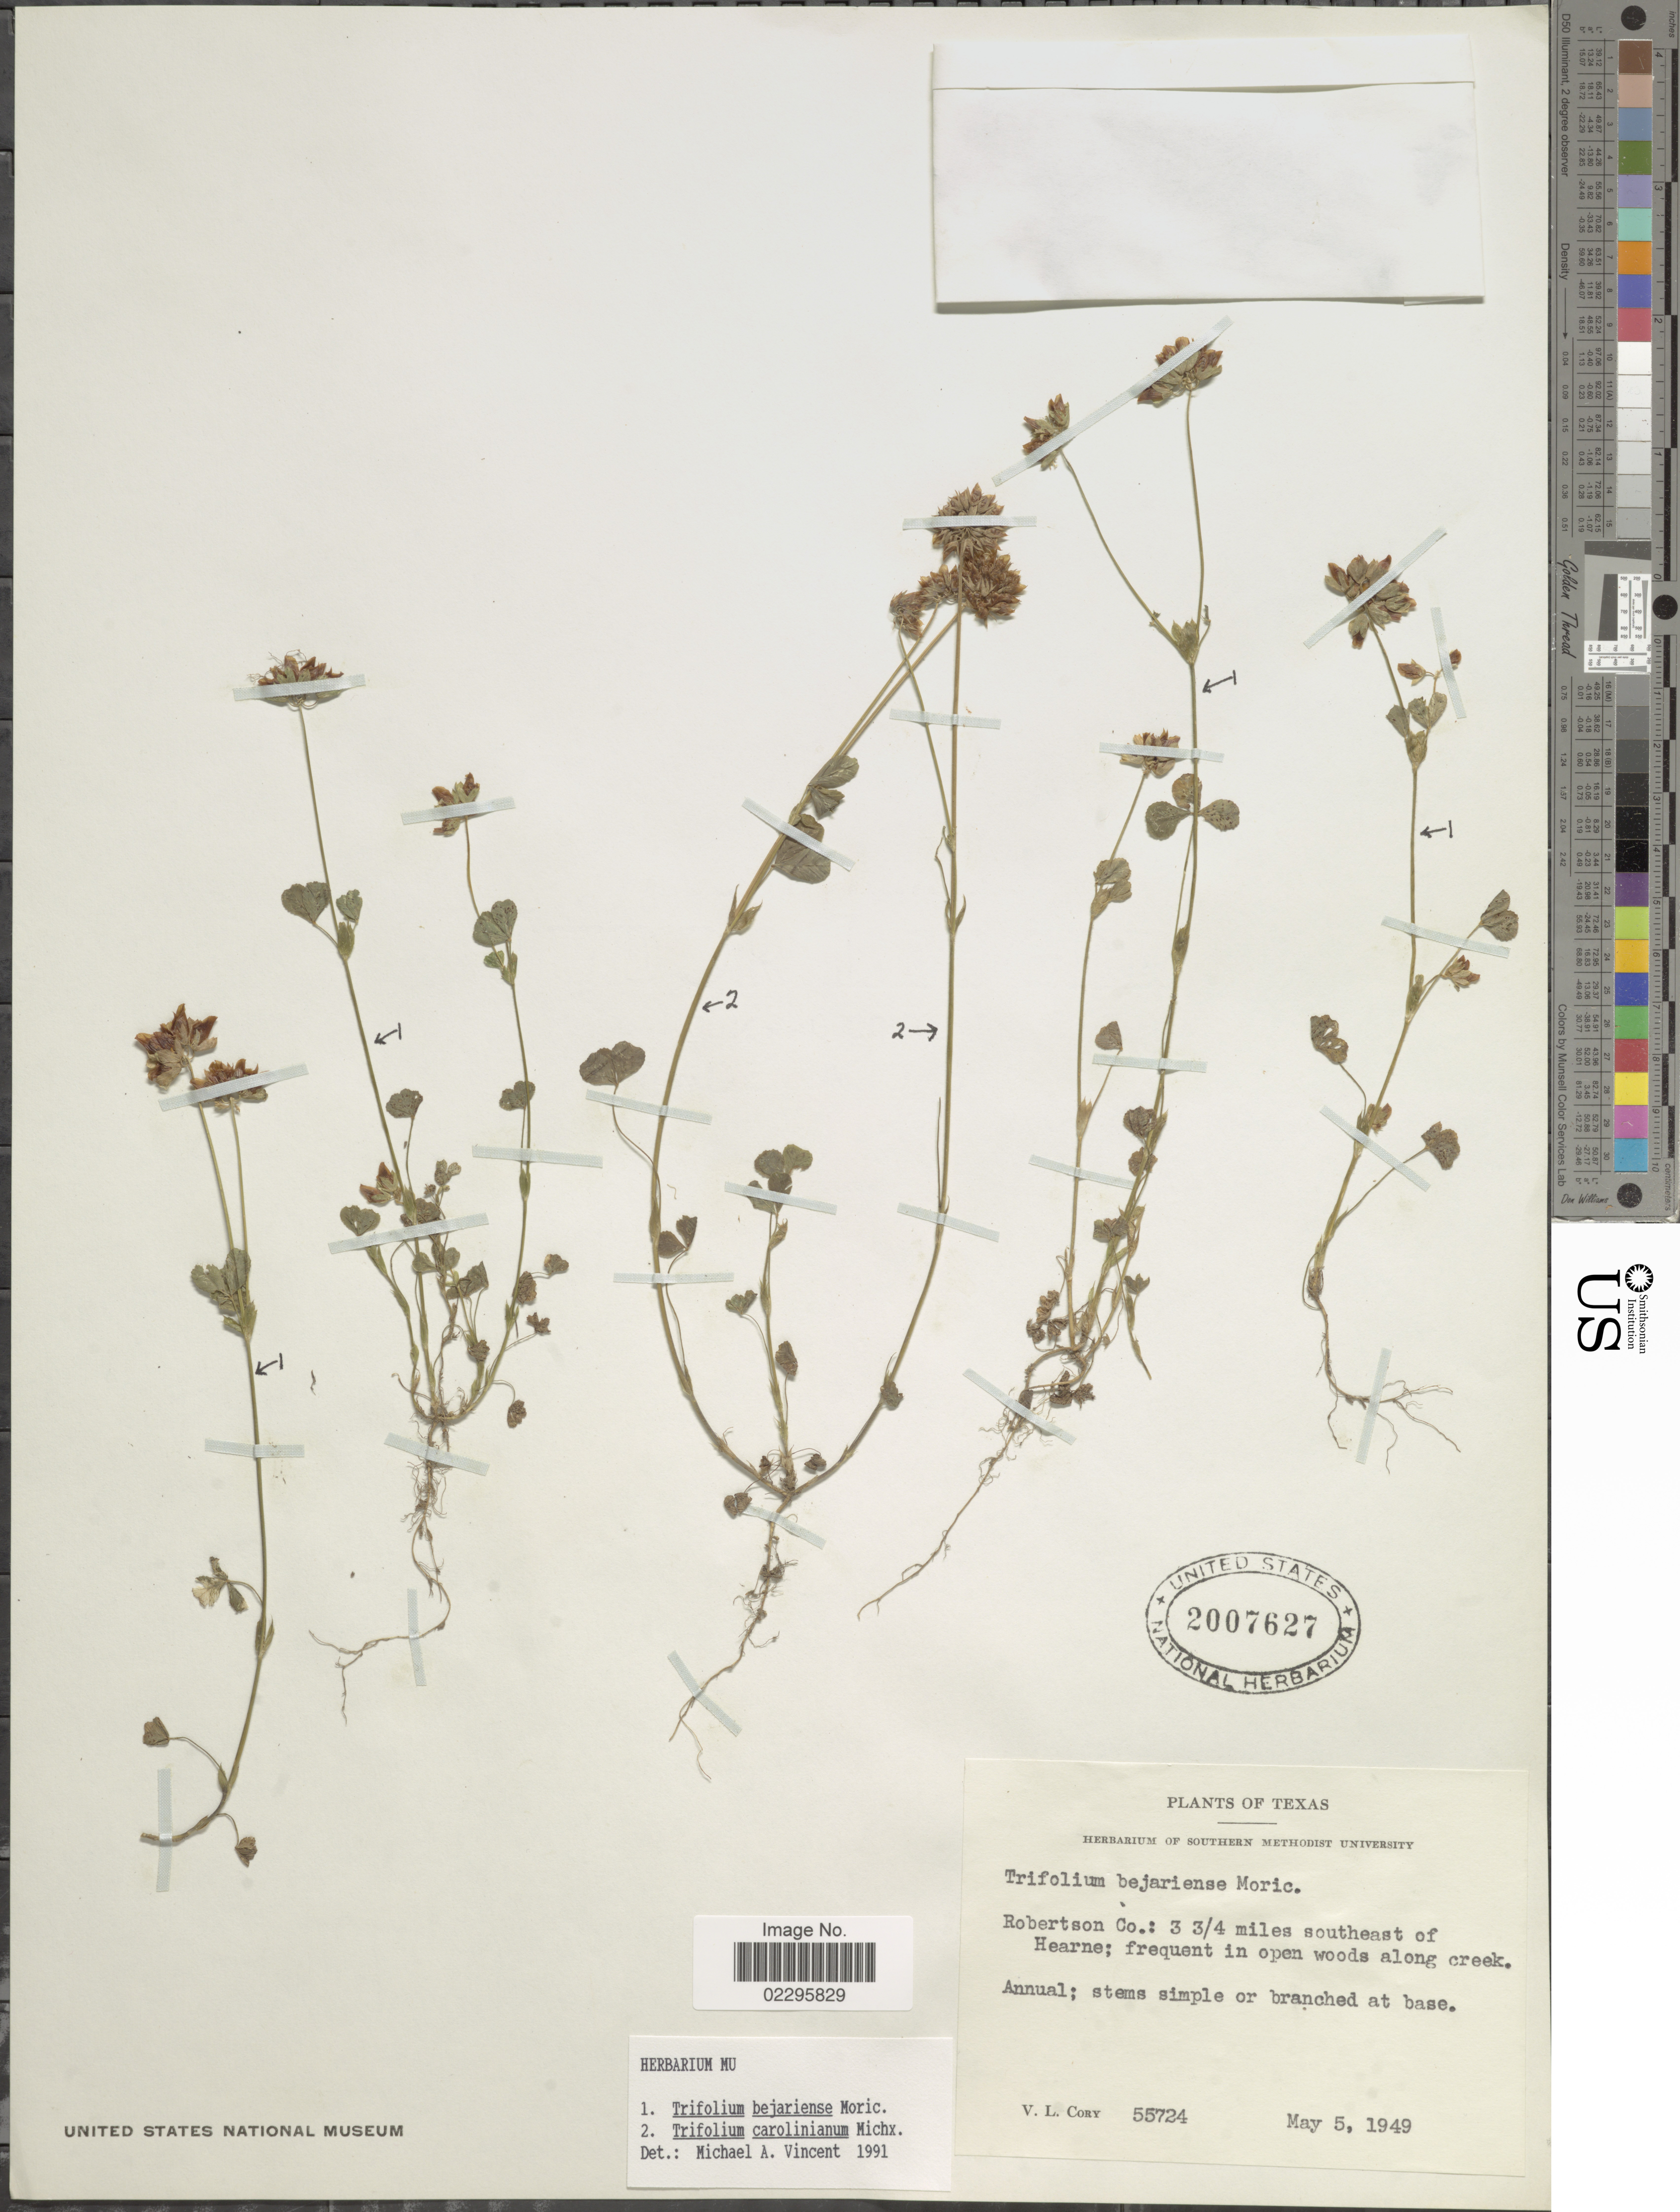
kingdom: Plantae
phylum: Tracheophyta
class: Magnoliopsida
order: Fabales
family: Fabaceae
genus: Trifolium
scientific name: Trifolium bejariense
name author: Moric.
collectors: V. Cory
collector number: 55724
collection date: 1949-05-05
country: United States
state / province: Texas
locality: Robertson Co.: 3 3/4 miles southeast of Hearne; frequent in open woods along creek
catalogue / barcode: US 2007627